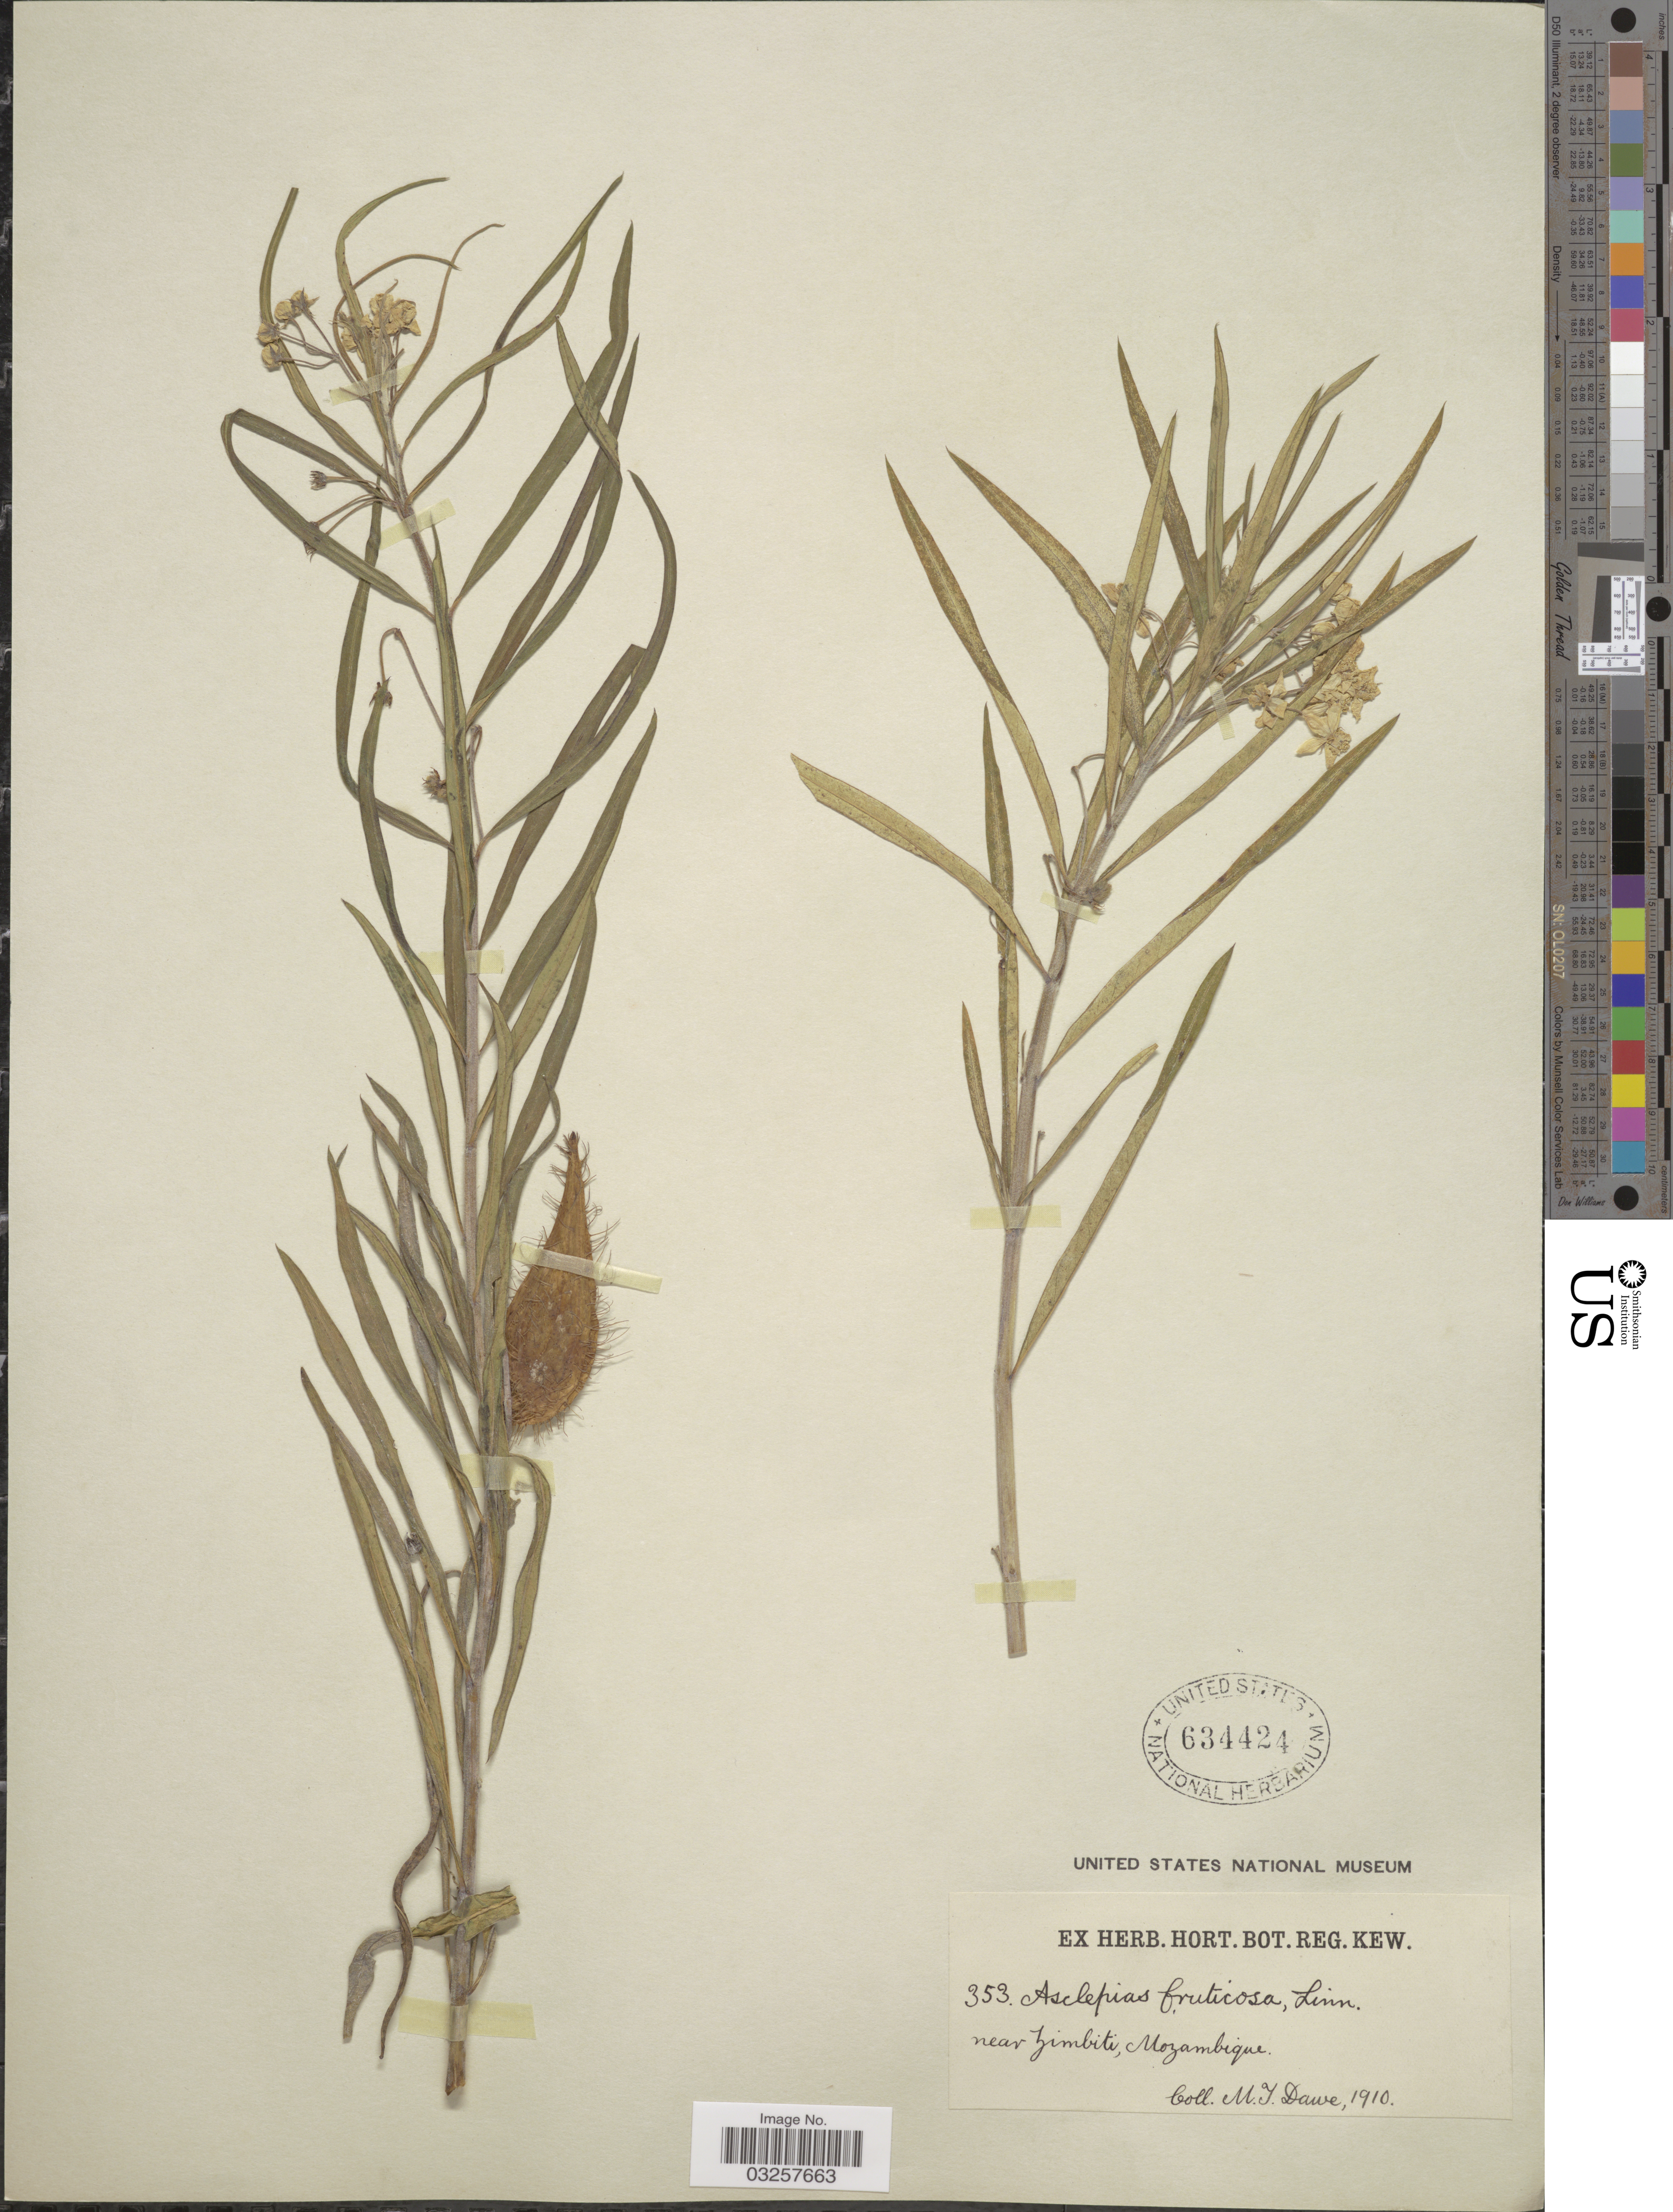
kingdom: Plantae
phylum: Tracheophyta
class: Magnoliopsida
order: Gentianales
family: Apocynaceae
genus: Asclepias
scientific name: Asclepias fruticosa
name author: L.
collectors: M. T. Dawe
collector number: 353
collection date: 1910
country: Mozambique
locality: Near Zimbiti.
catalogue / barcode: US 634424